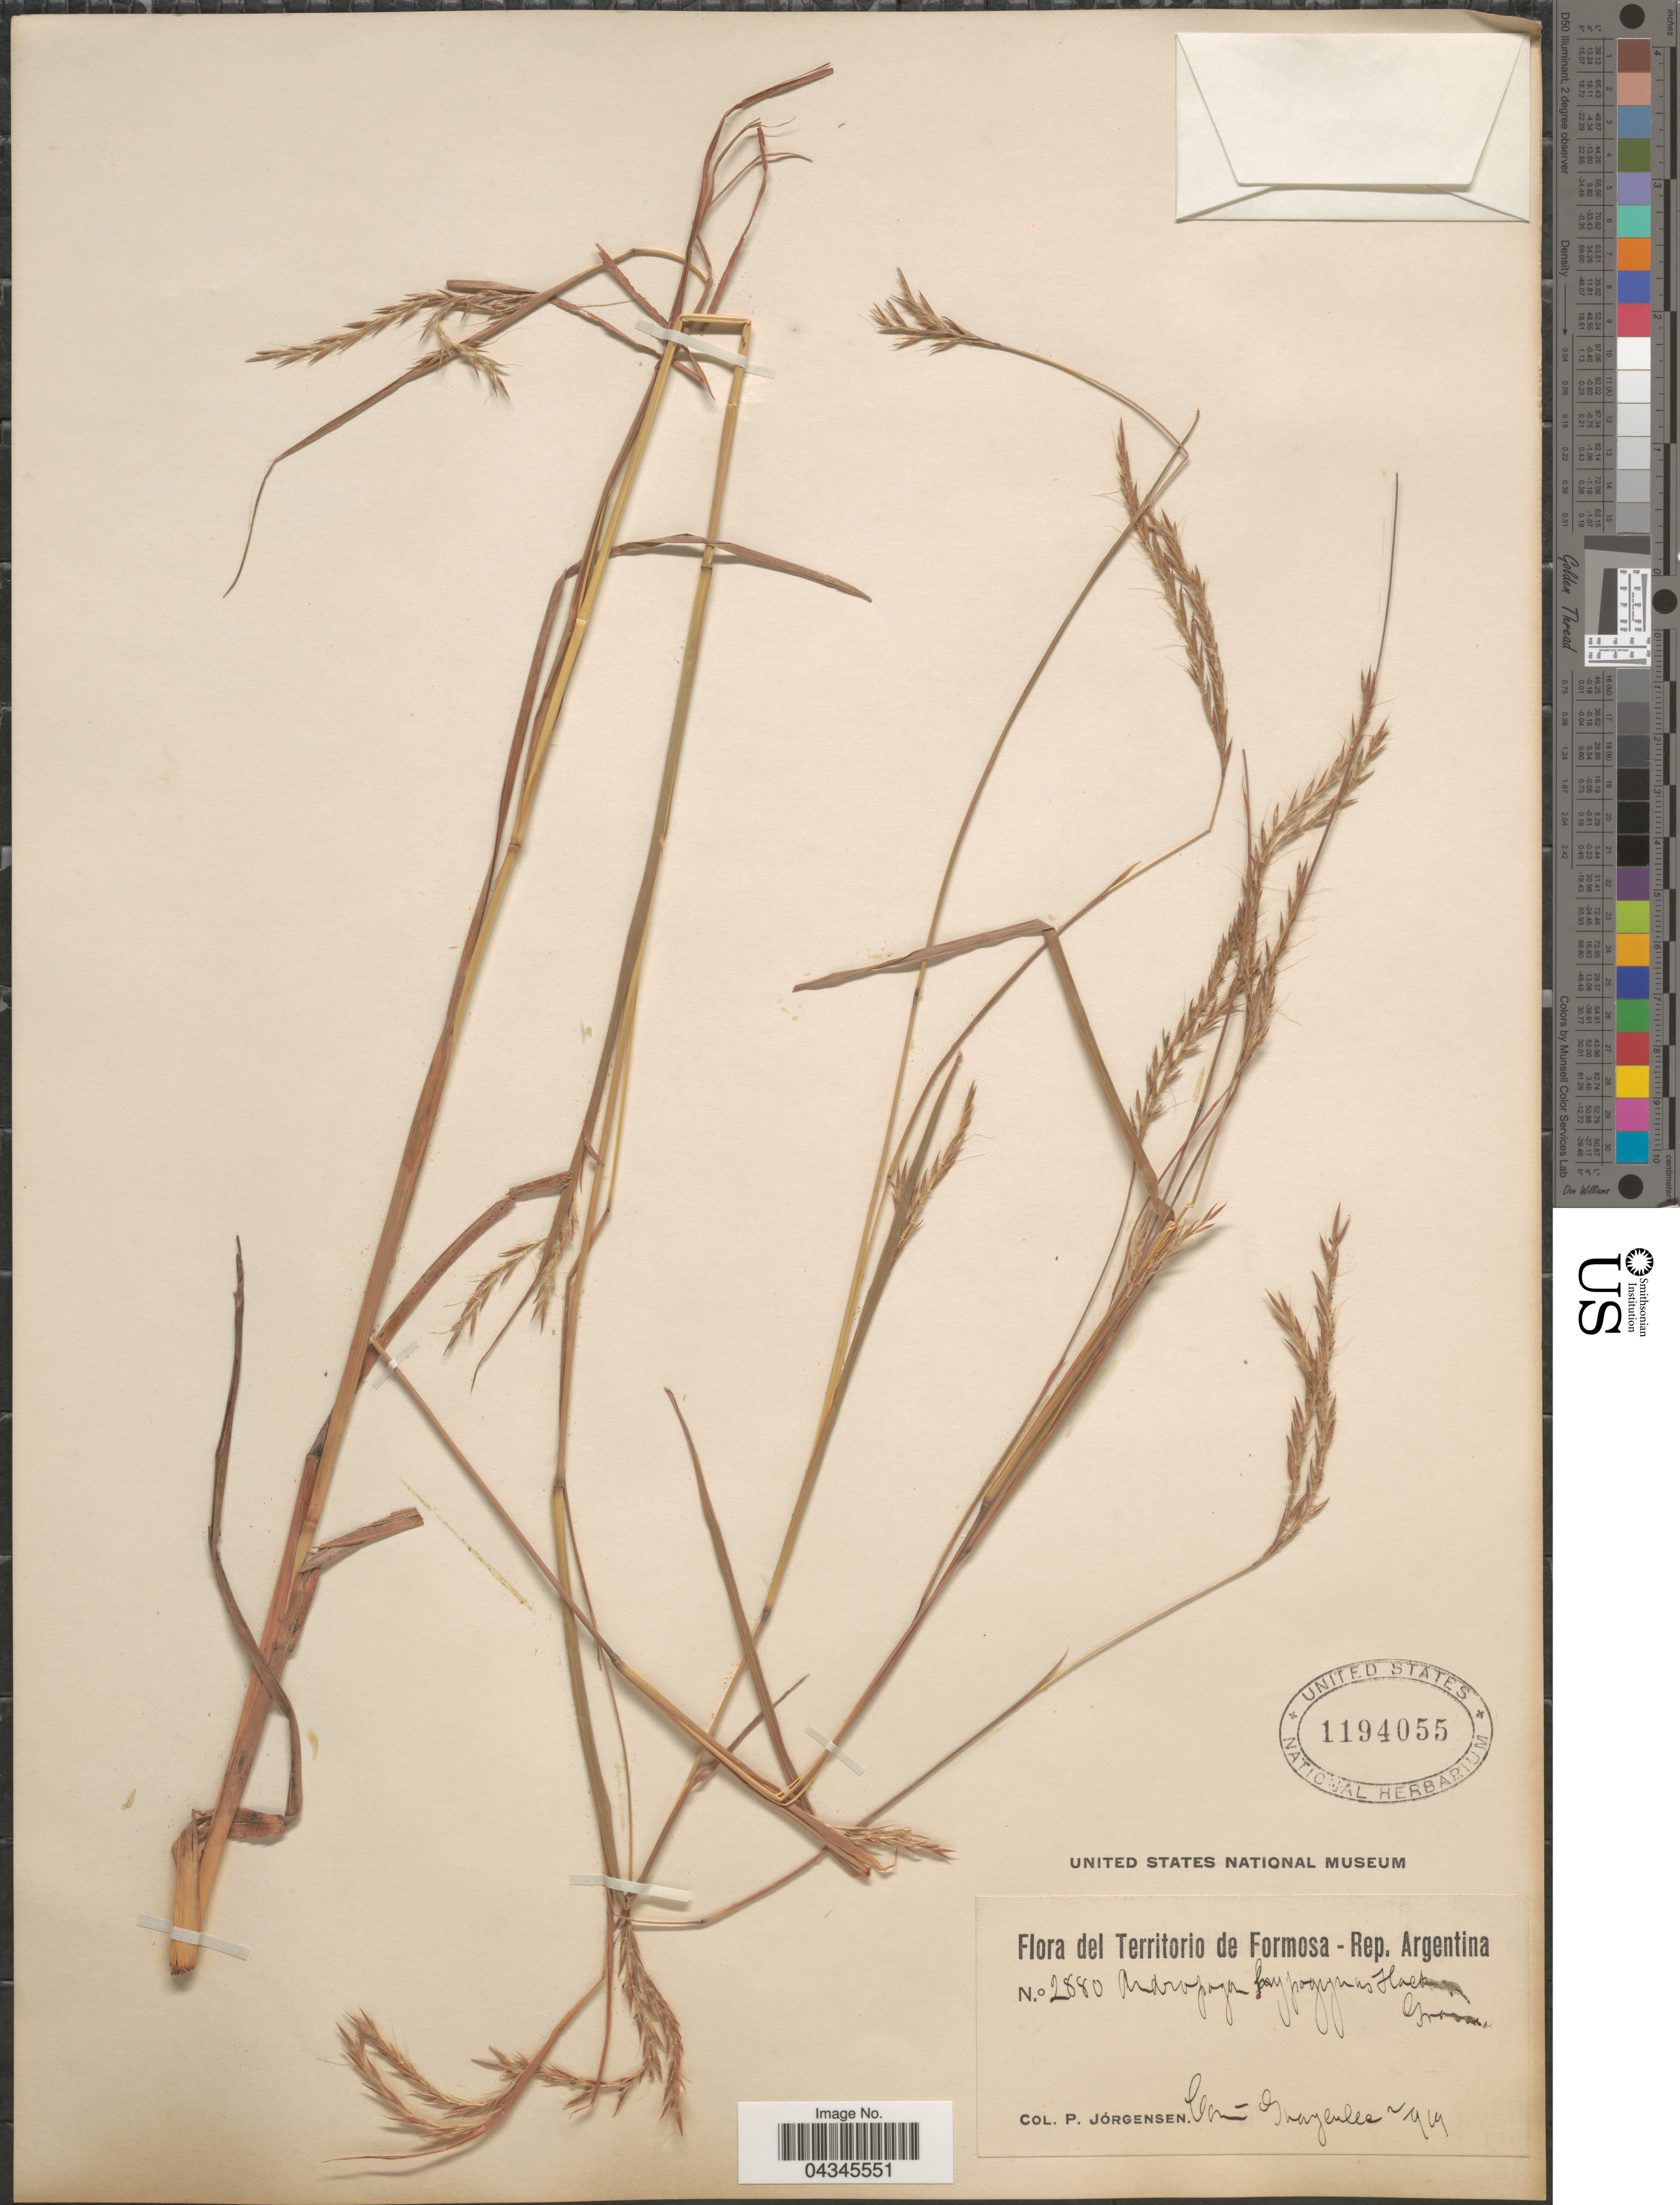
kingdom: Plantae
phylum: Tracheophyta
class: Liliopsida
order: Poales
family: Poaceae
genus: Andropogon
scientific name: Andropogon lateralis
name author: Nees in Mart.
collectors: P. Jörgensen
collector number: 2880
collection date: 1919-02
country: Argentina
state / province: Formosa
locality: Comun Guaycules.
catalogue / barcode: US 1194055